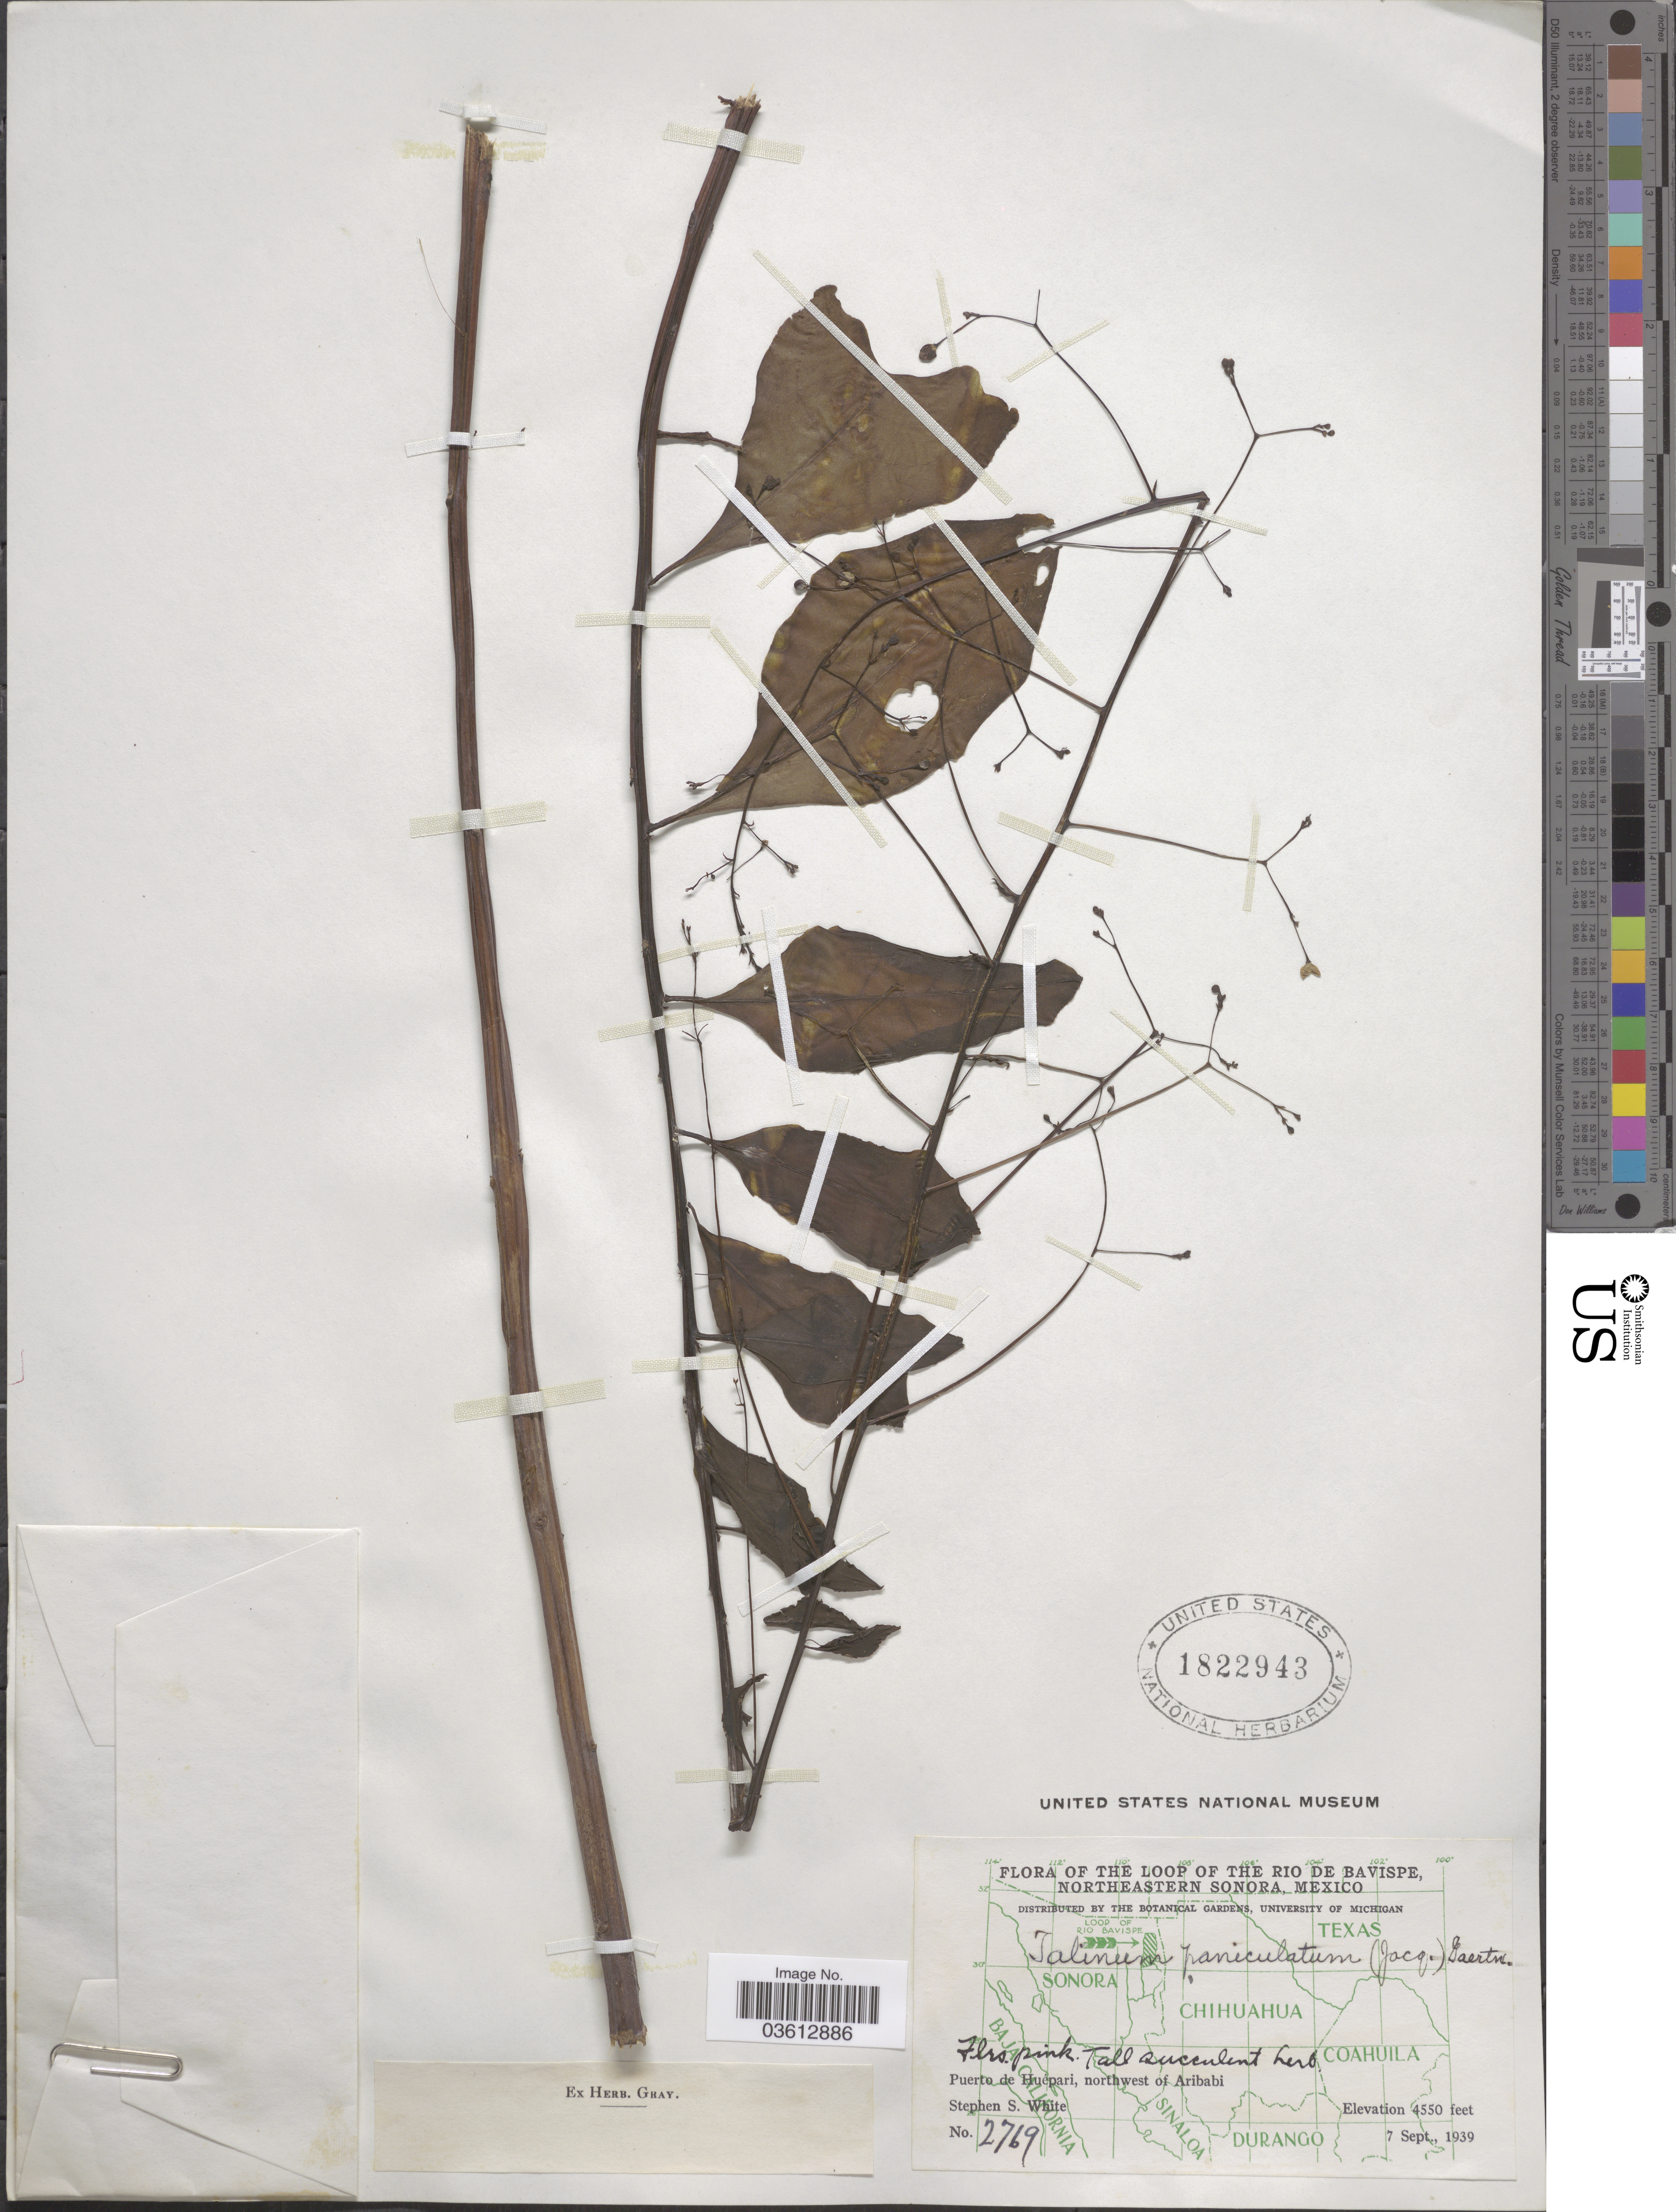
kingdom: Plantae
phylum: Tracheophyta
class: Magnoliopsida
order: Caryophyllales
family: Talinaceae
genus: Talinum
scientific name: Talinum paniculatum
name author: (Jacq.) Gaertn.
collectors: S. S. White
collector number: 2769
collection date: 1939-09-07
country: Mexico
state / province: Sonora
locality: The Loop of the Rio Bavispe, Northeastern Sonora. Puerto de Huepari, northwest of Aribabi.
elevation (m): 1387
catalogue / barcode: US 1822943